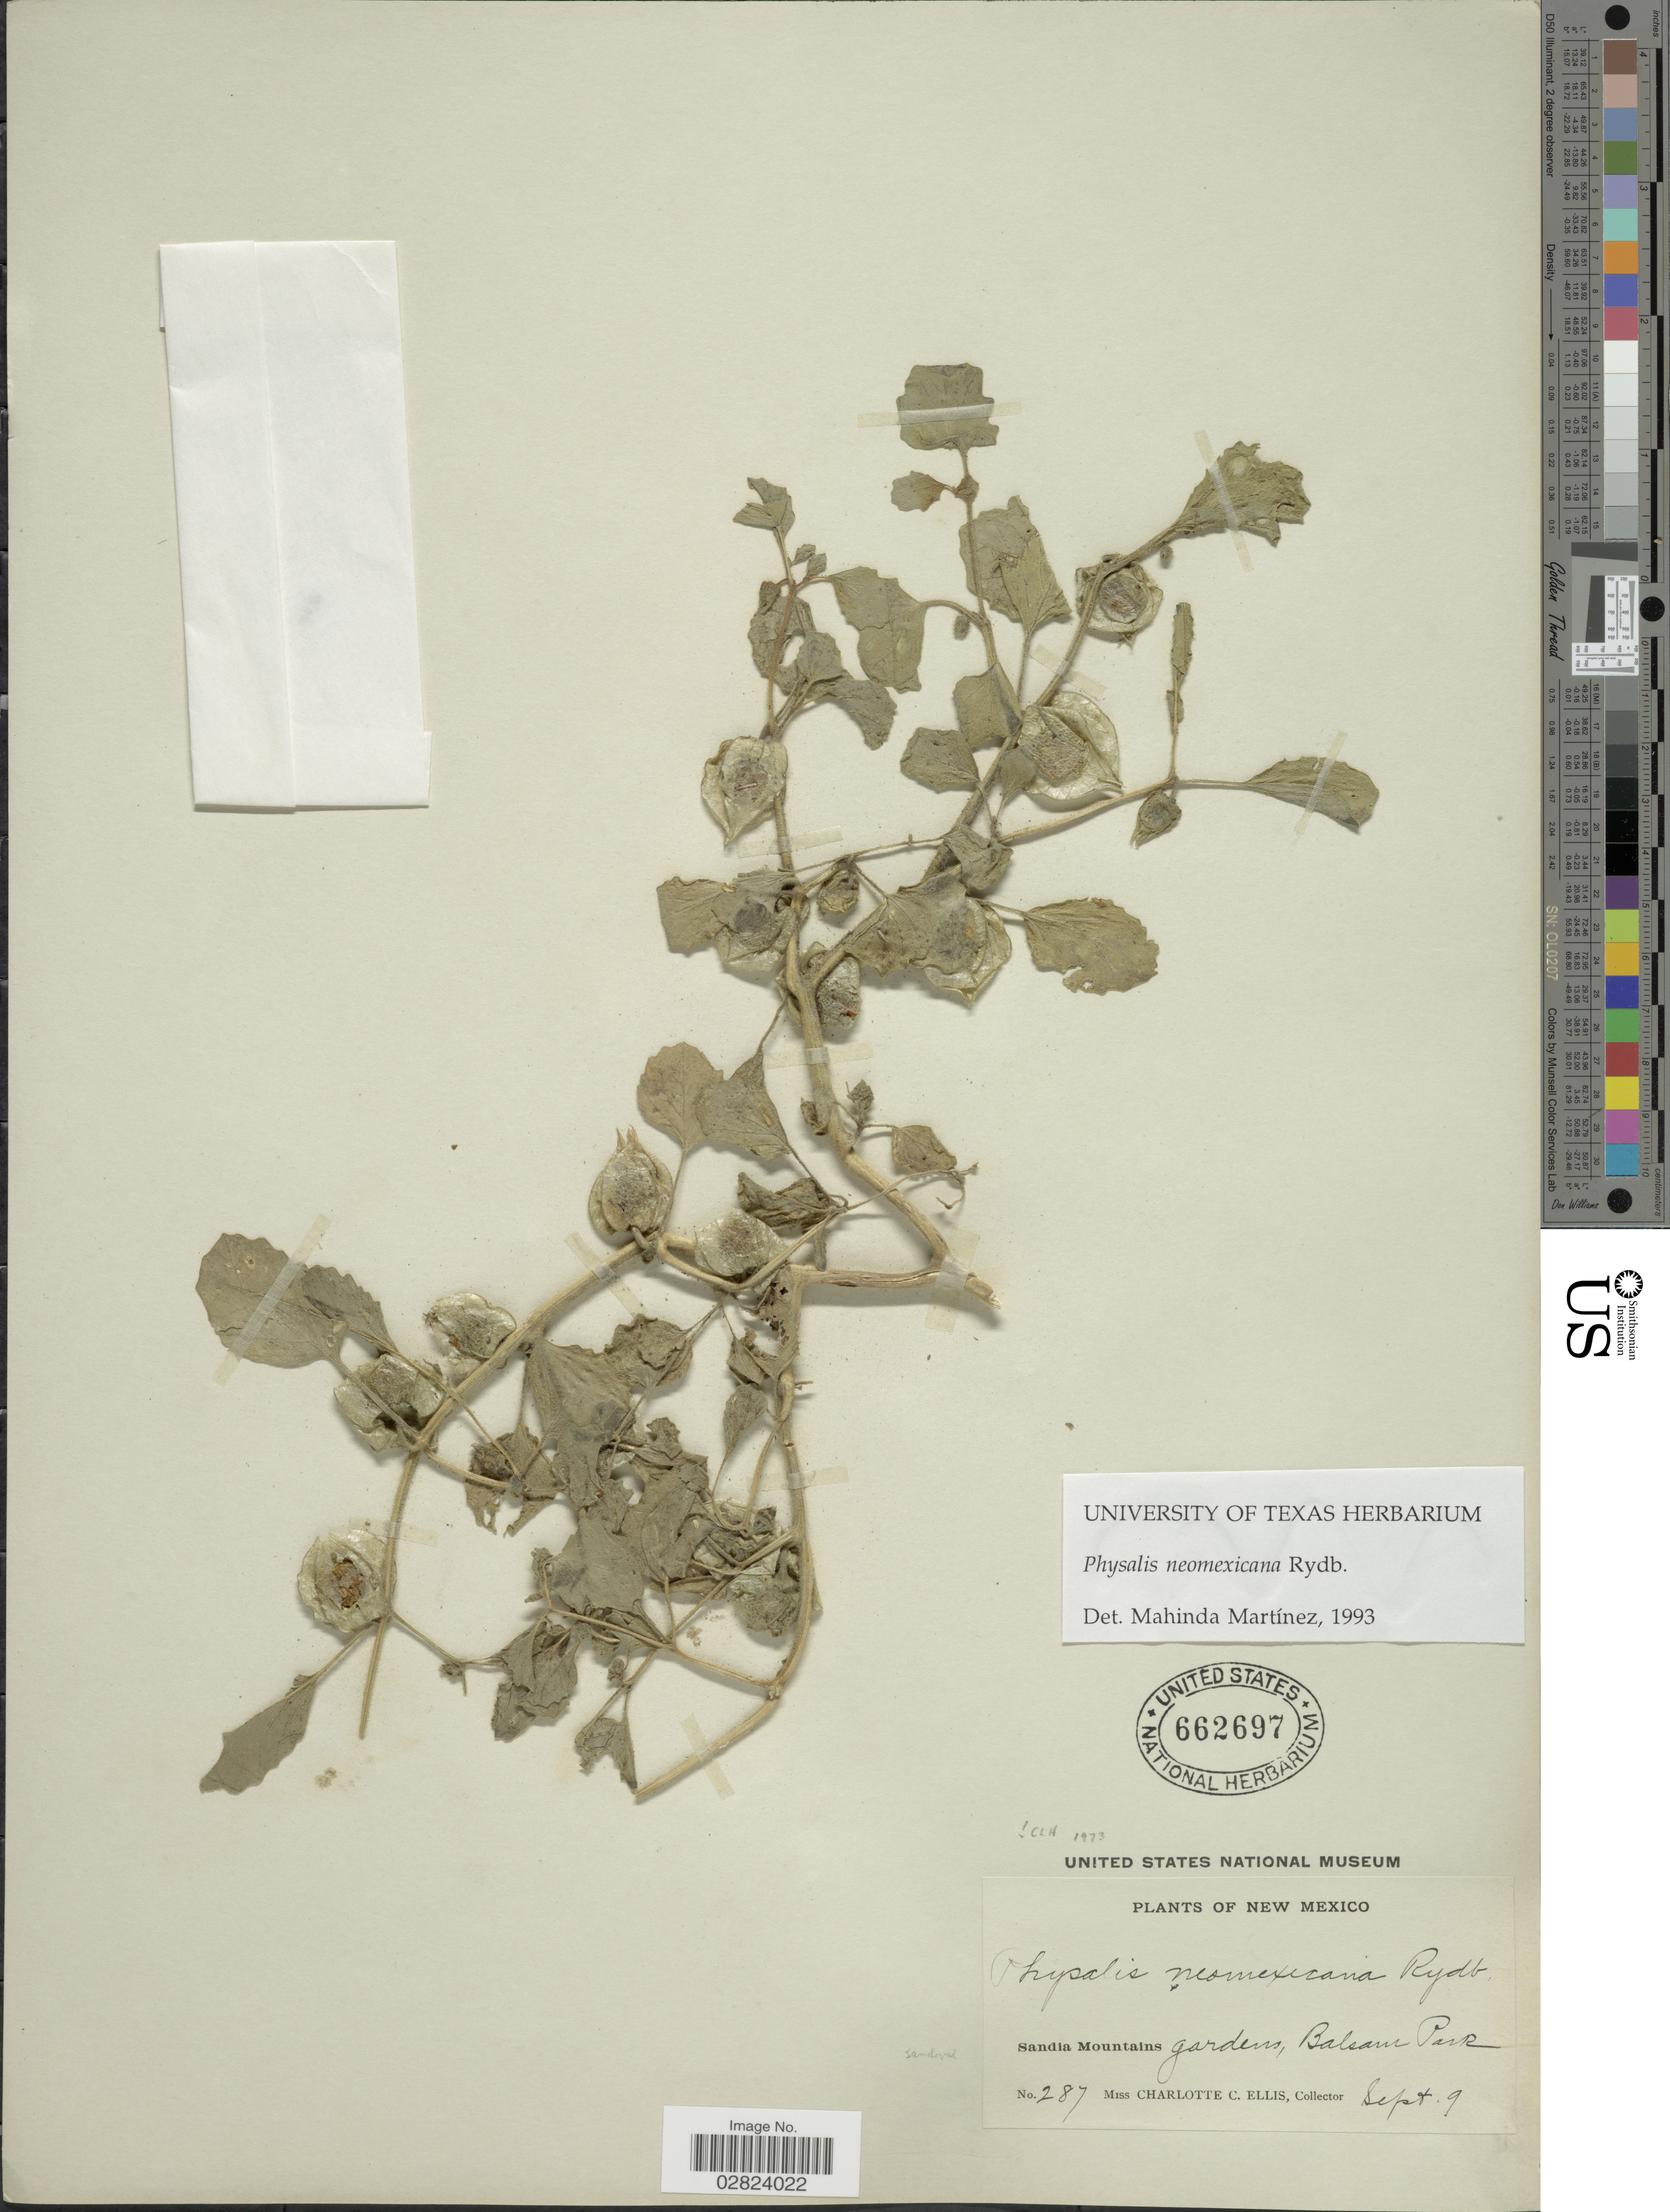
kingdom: Plantae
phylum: Tracheophyta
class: Magnoliopsida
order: Solanales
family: Solanaceae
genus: Physalis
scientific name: Physalis neomexicana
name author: Rydb.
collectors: C. C. Ellis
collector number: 287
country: United States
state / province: New Mexico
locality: Sandia Mountains gardens, Balsam Park. Sandoval.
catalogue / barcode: US 662697